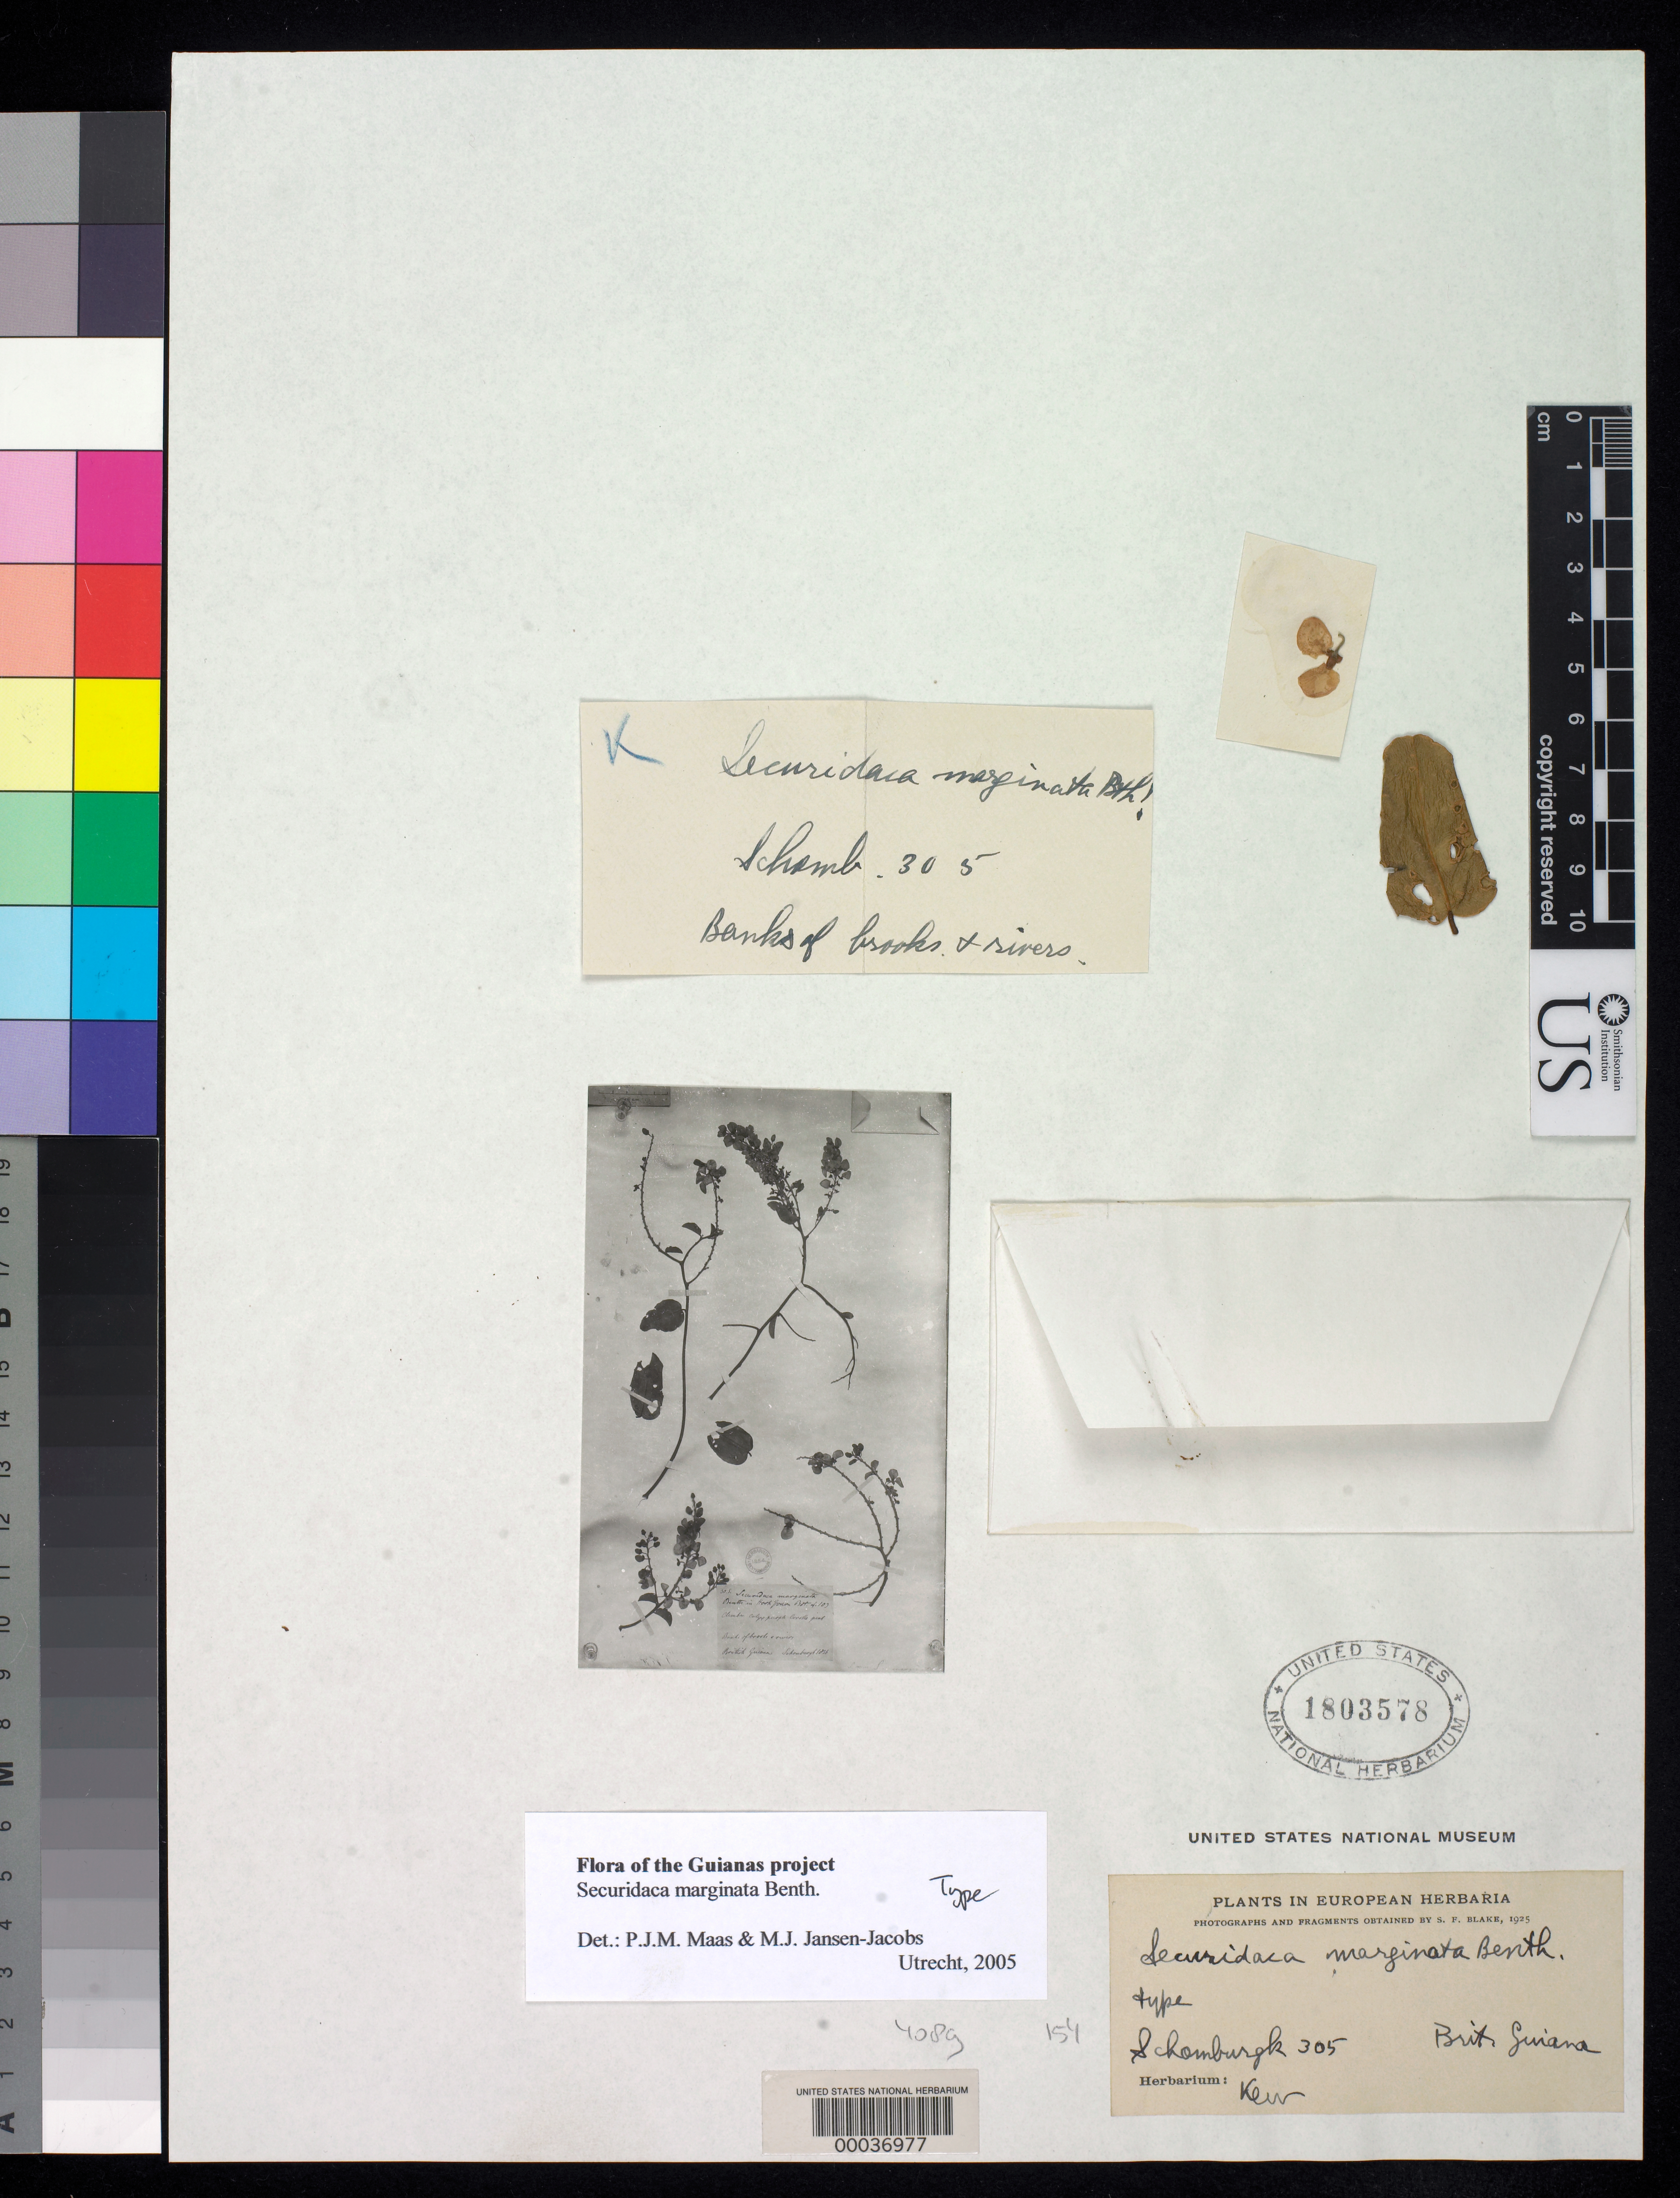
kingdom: Plantae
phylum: Tracheophyta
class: Magnoliopsida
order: Fabales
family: Polygalaceae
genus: Securidaca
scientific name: Securidaca marginata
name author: Benth.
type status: Type Collection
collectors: M. R. Schomburgk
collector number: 305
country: Guyana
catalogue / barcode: US 1803578